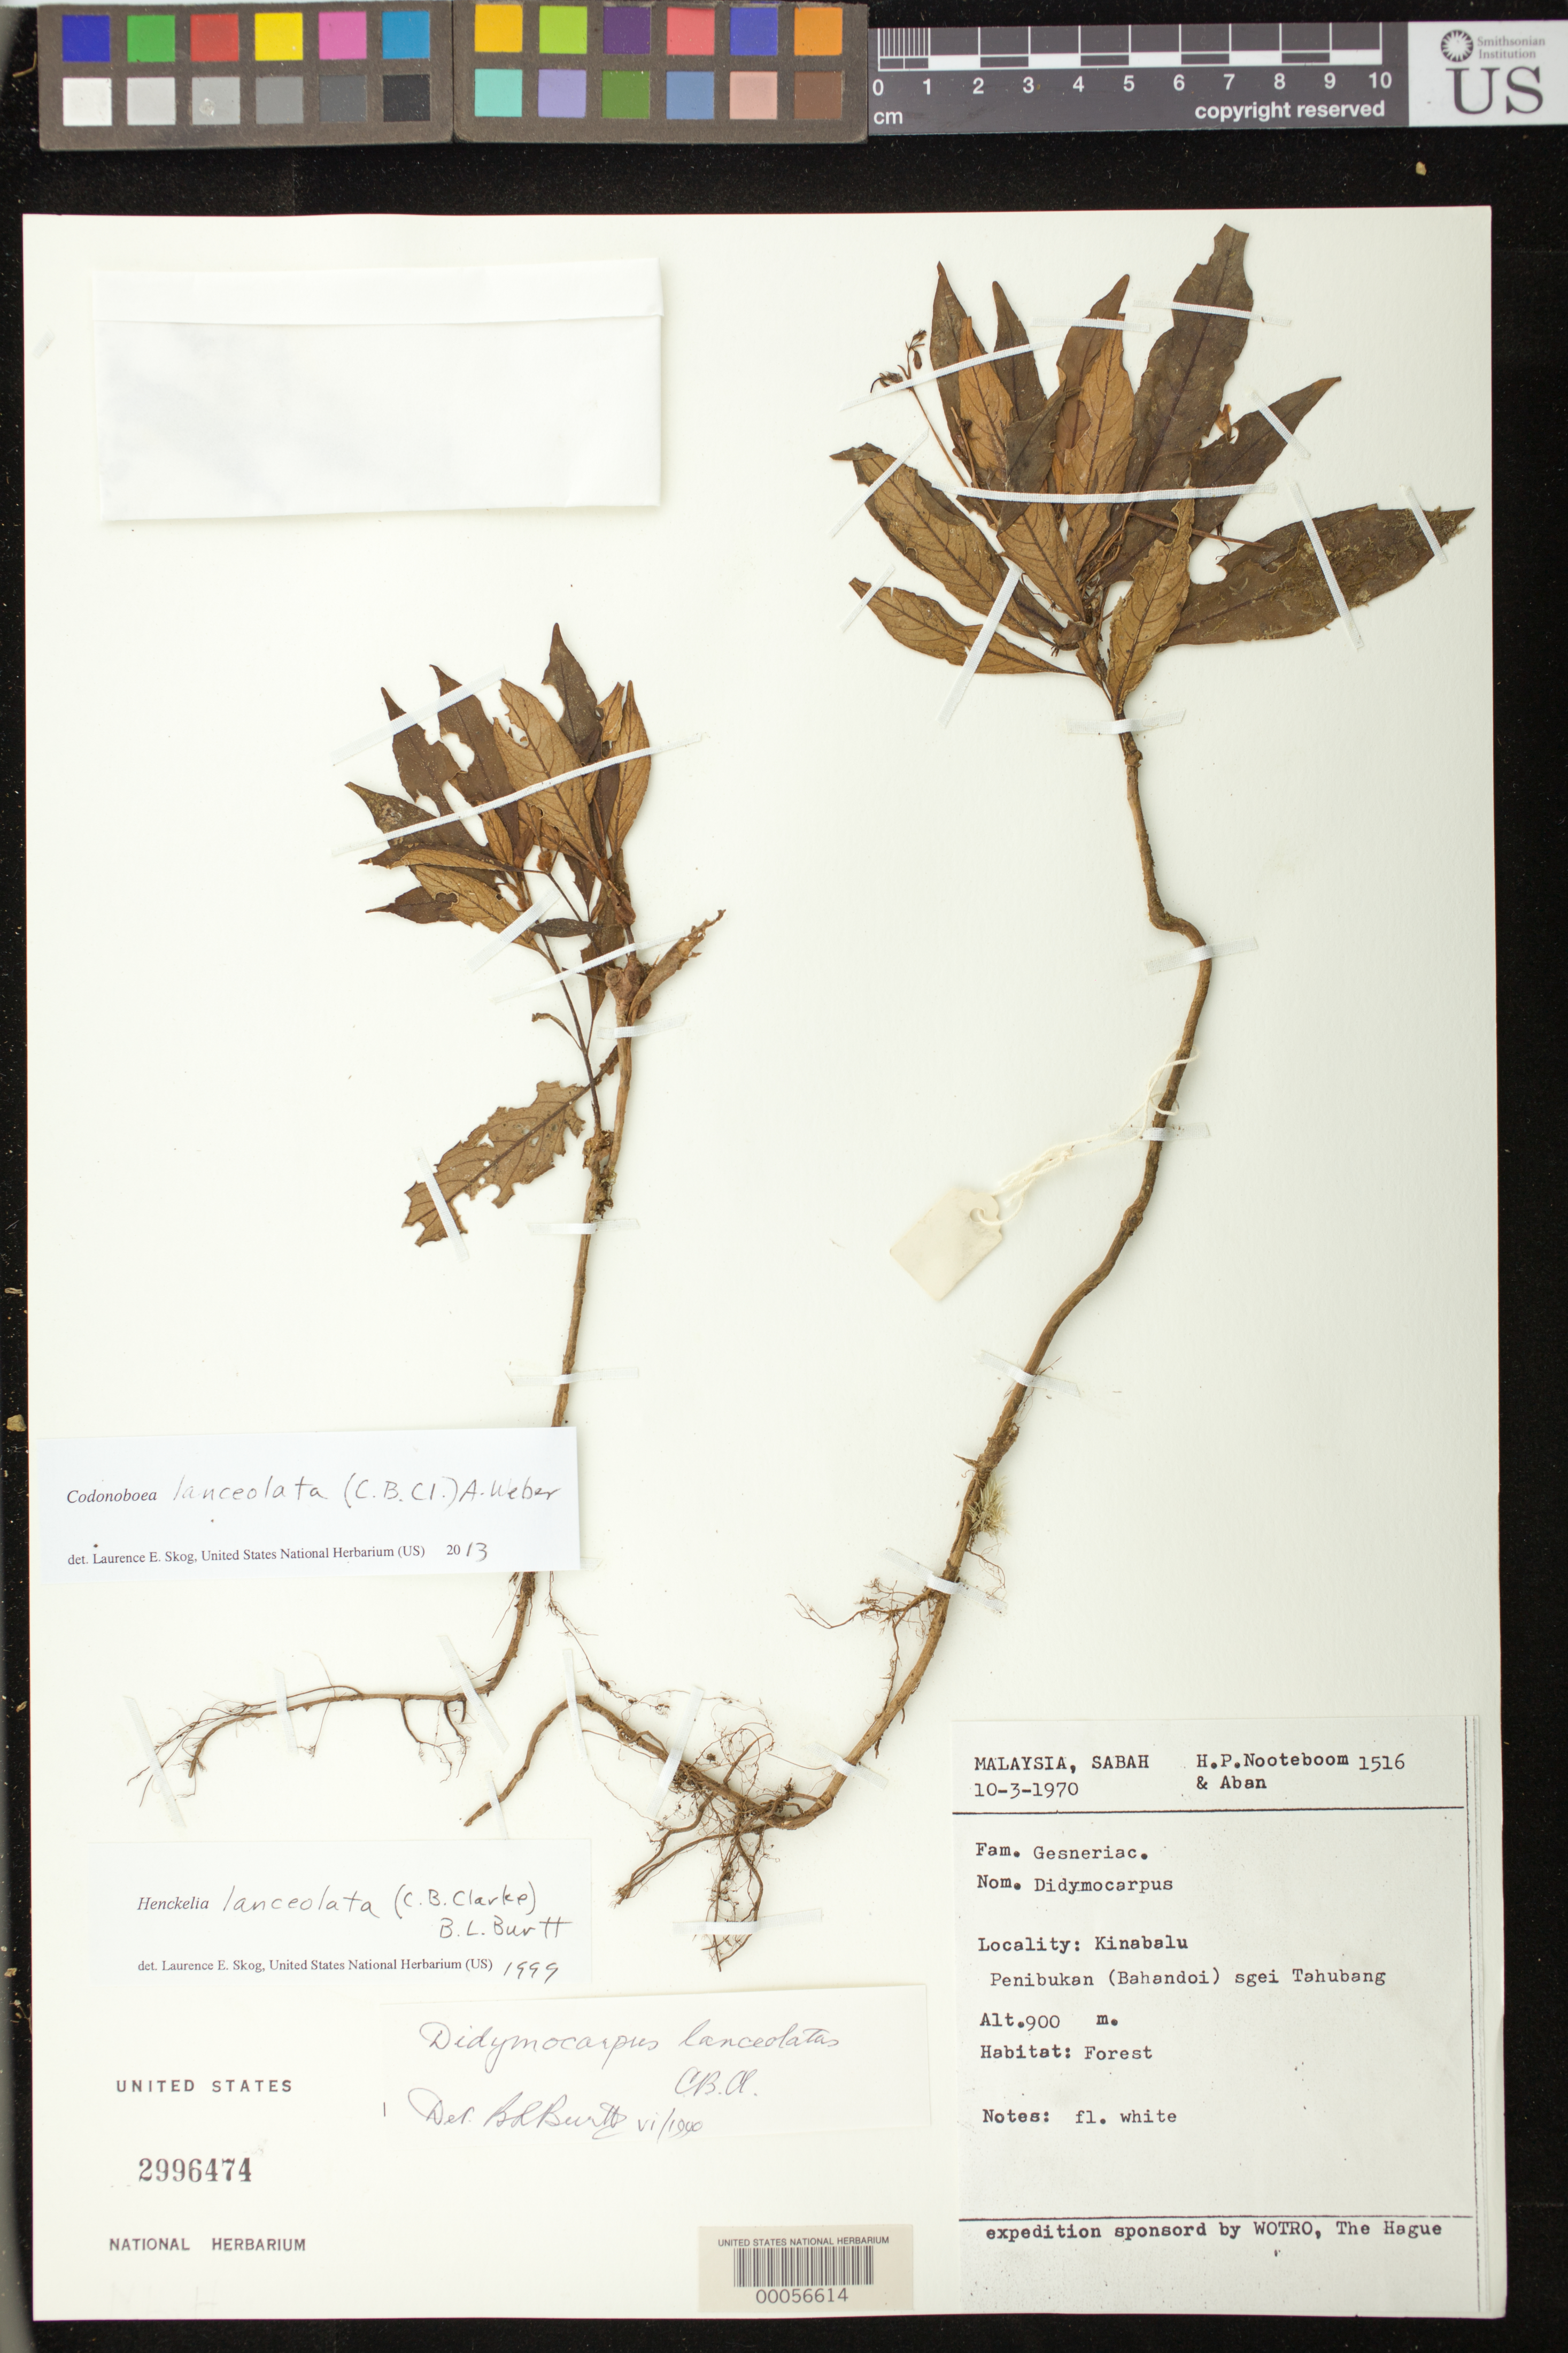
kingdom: Plantae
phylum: Tracheophyta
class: Magnoliopsida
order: Lamiales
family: Gesneriaceae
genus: Codonoboea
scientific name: Codonoboea lanceolata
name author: (C.B. Clarke) A. Weber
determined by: Skog, Laurence E.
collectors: H. P. Nooteboom & -- Aban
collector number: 1516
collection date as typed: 10 Mar 1970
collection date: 1970-03-10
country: Malaysia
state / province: Sabah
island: Borneo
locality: Kinabalu, penibukan (bahandoi) agei tahubang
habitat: Forest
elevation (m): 900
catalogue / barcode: US 2996474